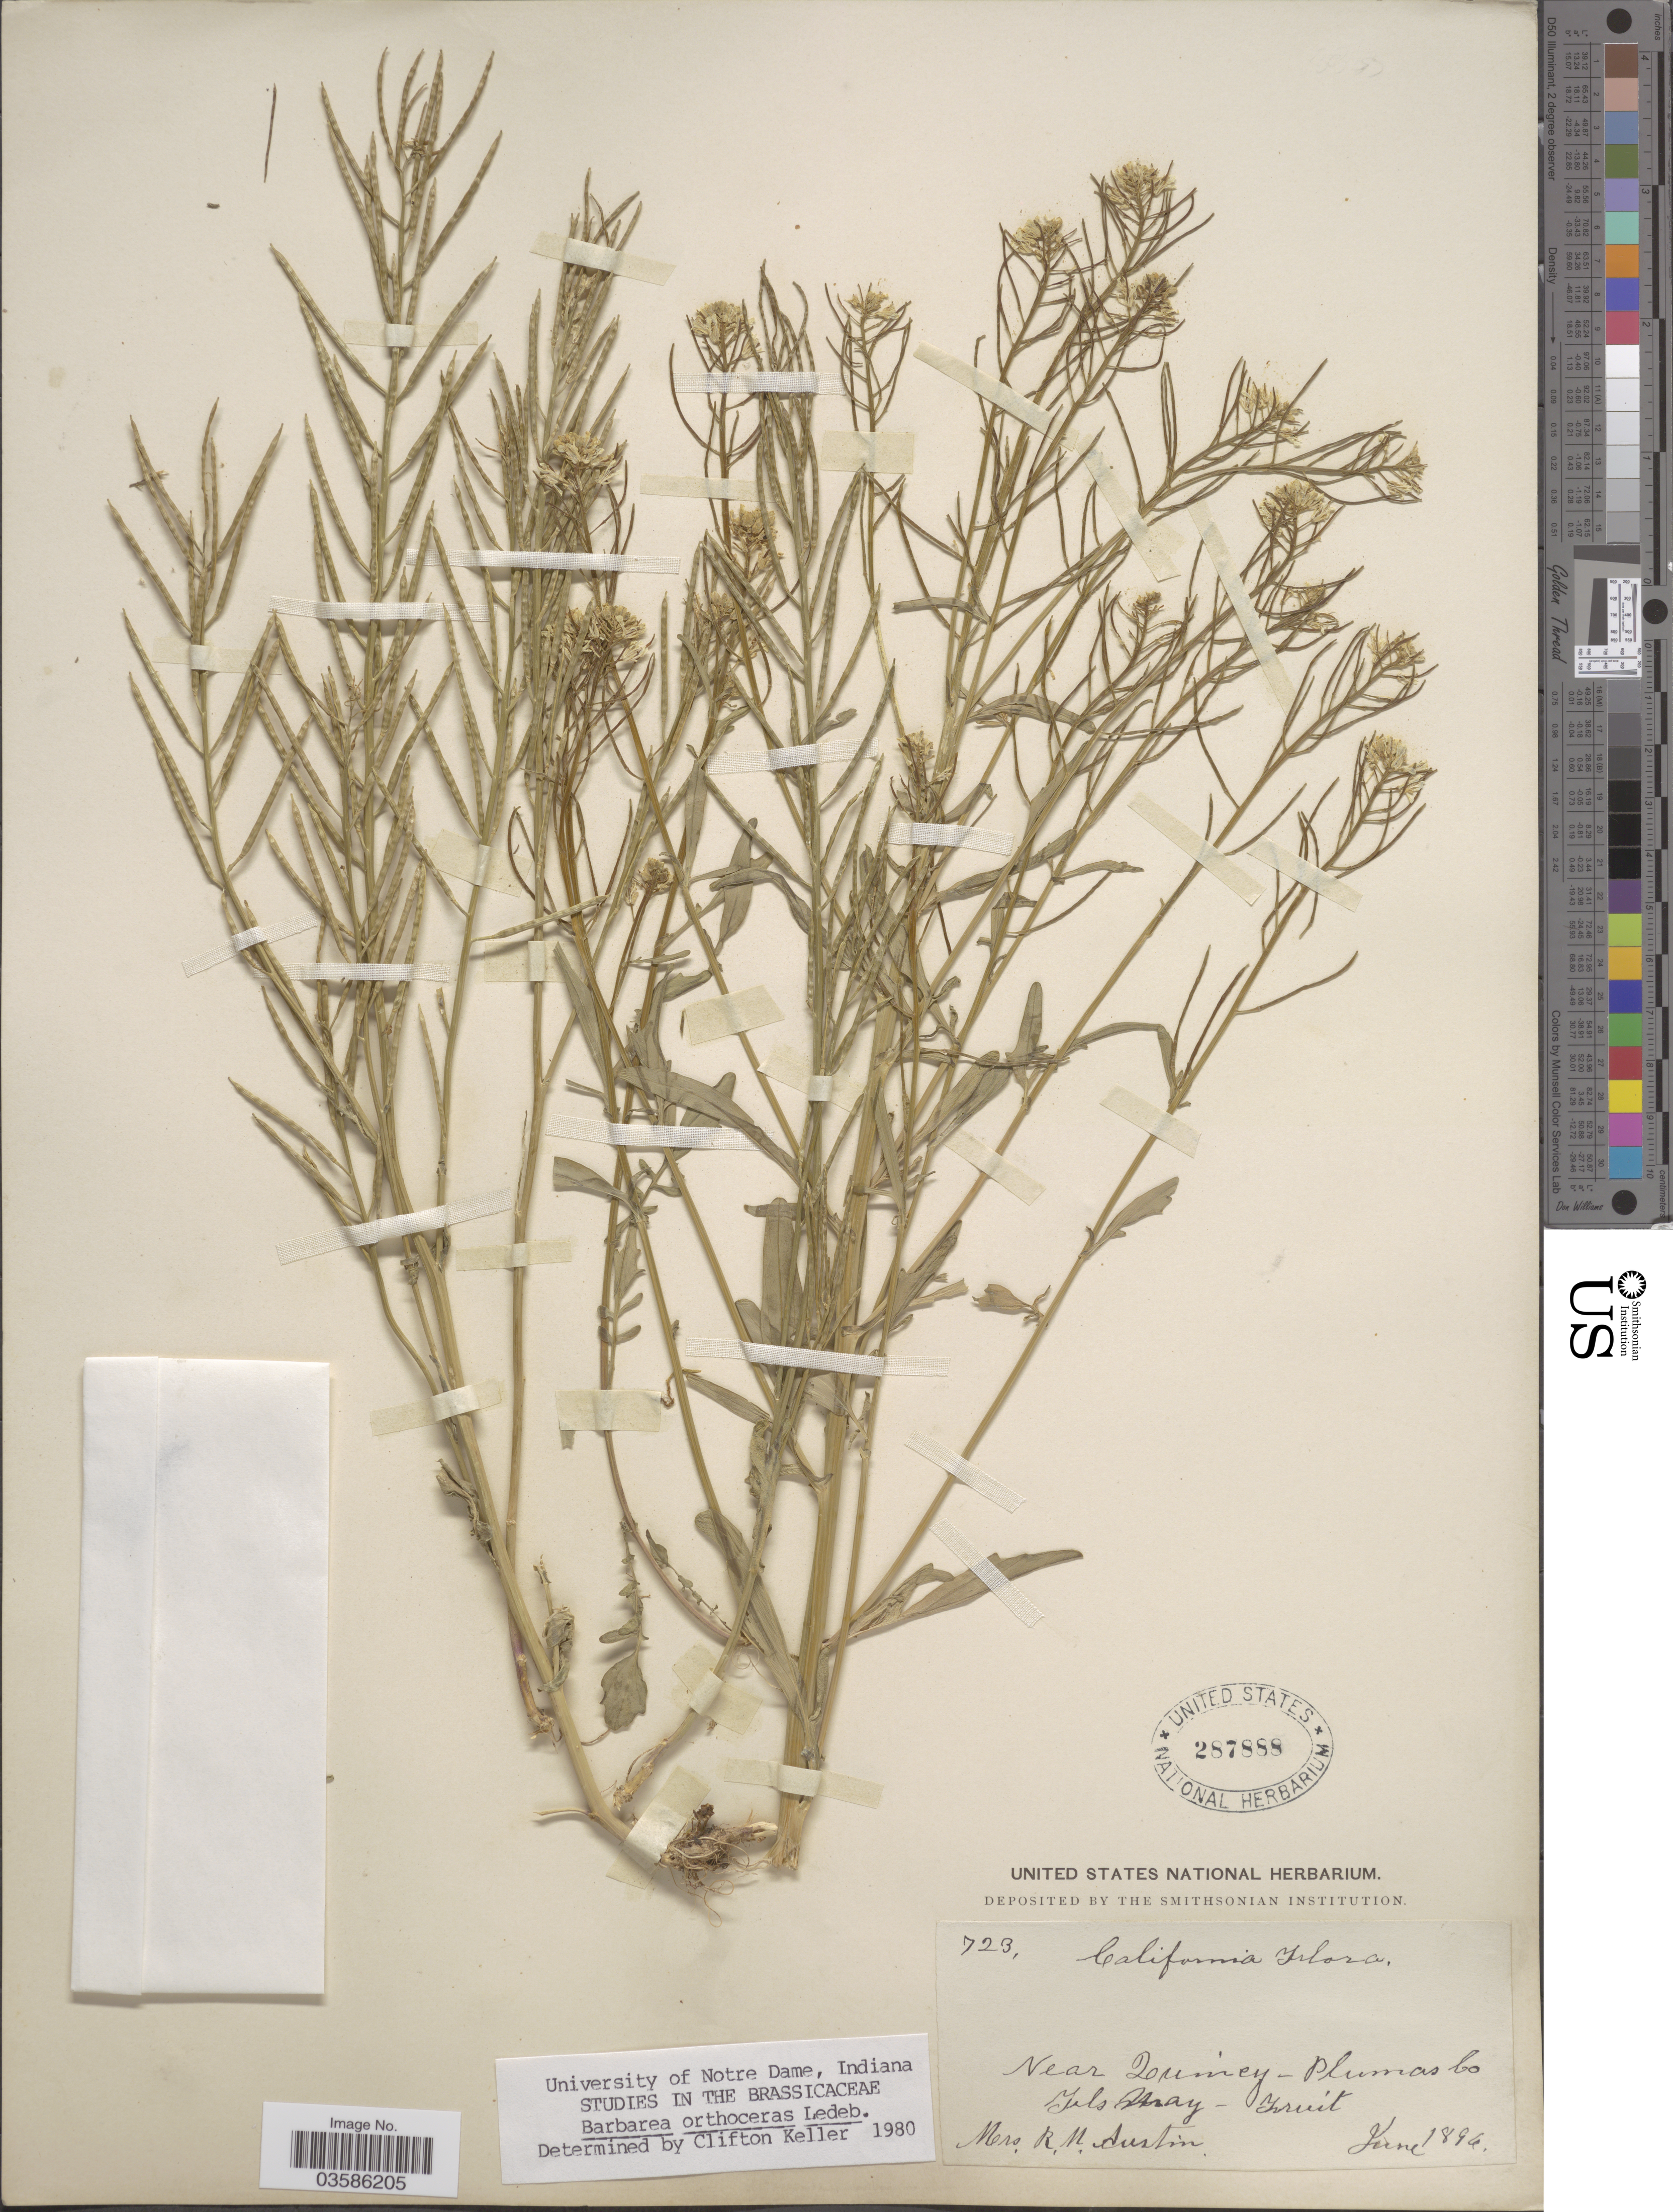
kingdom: Plantae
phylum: Tracheophyta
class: Magnoliopsida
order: Brassicales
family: Brassicaceae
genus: Barbarea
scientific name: Barbarea orthoceras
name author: Ledeb.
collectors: R. Austin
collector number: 723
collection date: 1896-06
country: United States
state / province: California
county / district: Plumas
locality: Near Quincy-Plumas Co.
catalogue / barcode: US 287888